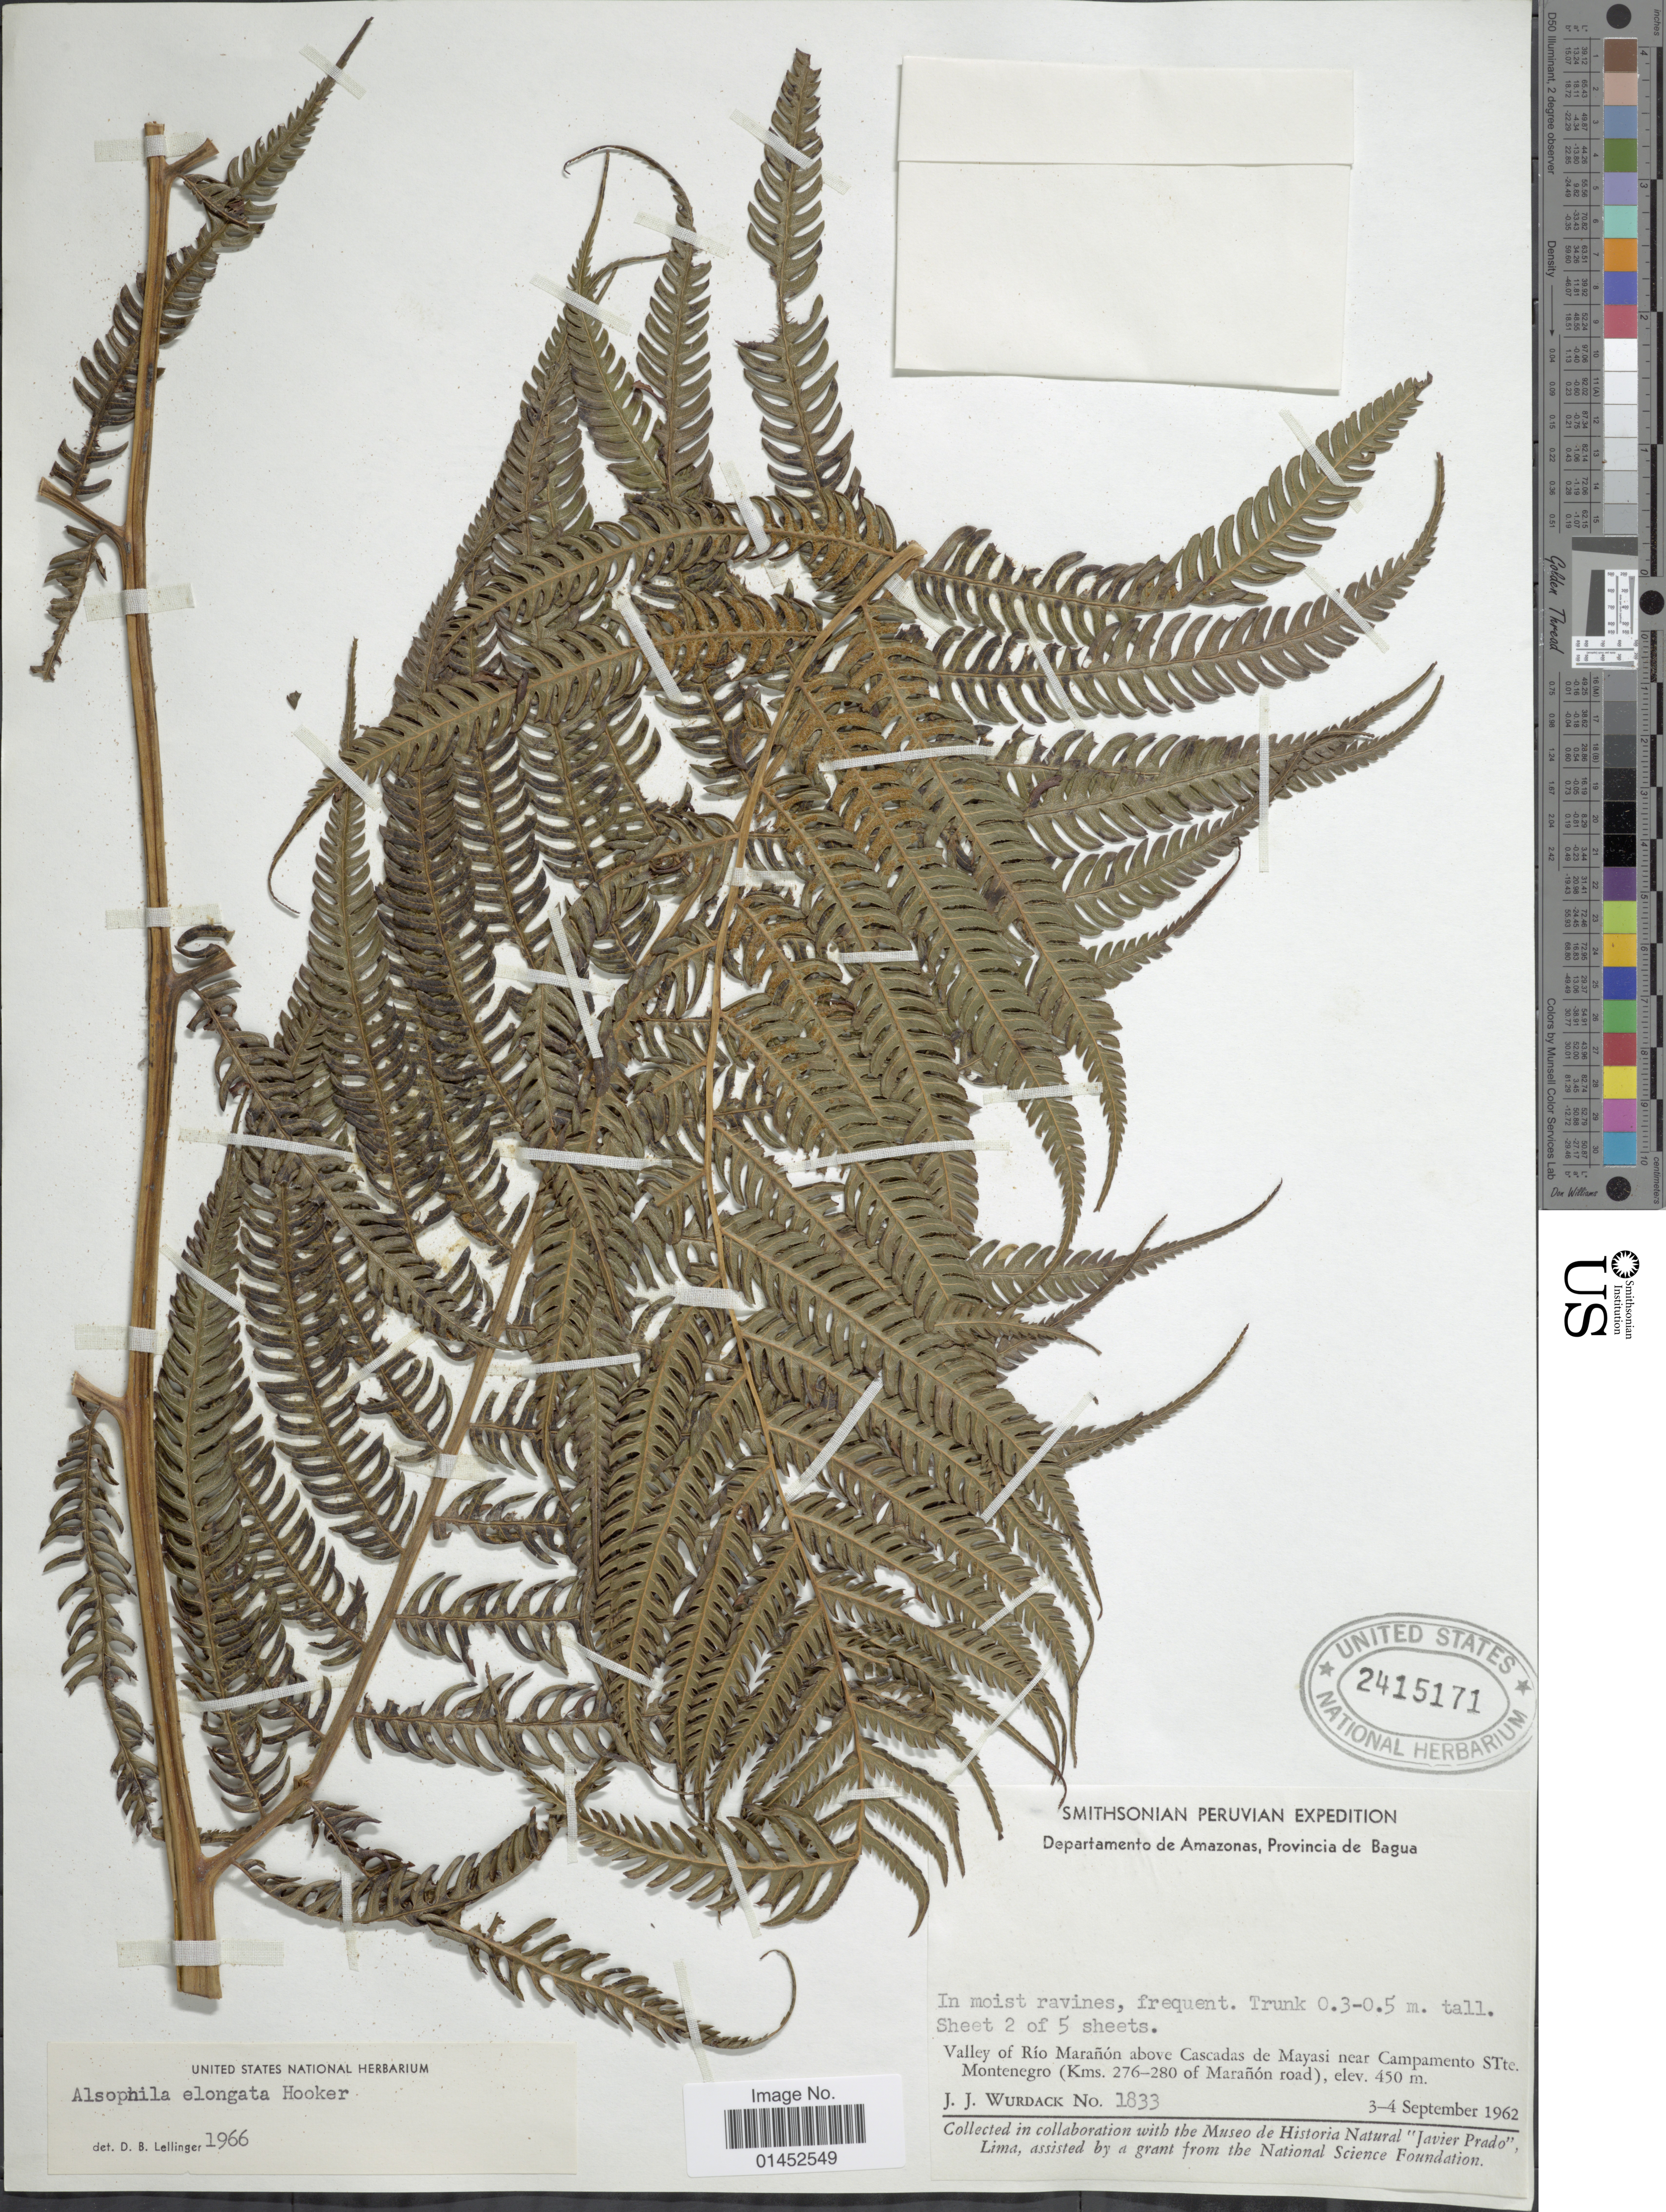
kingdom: Plantae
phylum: Tracheophyta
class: Polypodiopsida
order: Cyatheales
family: Cyatheaceae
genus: Cyathea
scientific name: Cyathea poeppigii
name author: (Hook.) Domin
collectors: J. J. Wurdack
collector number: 1833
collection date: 1962-04-03/1962-09-04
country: Peru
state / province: Amazonas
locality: Departamento de Amazonas, Province de Bagua, valley of Río Marañón above Cascadas de Mayasi near Campamento STte Montenegro (Kms 276-280 of Marañón road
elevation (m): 450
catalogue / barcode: US 2415171